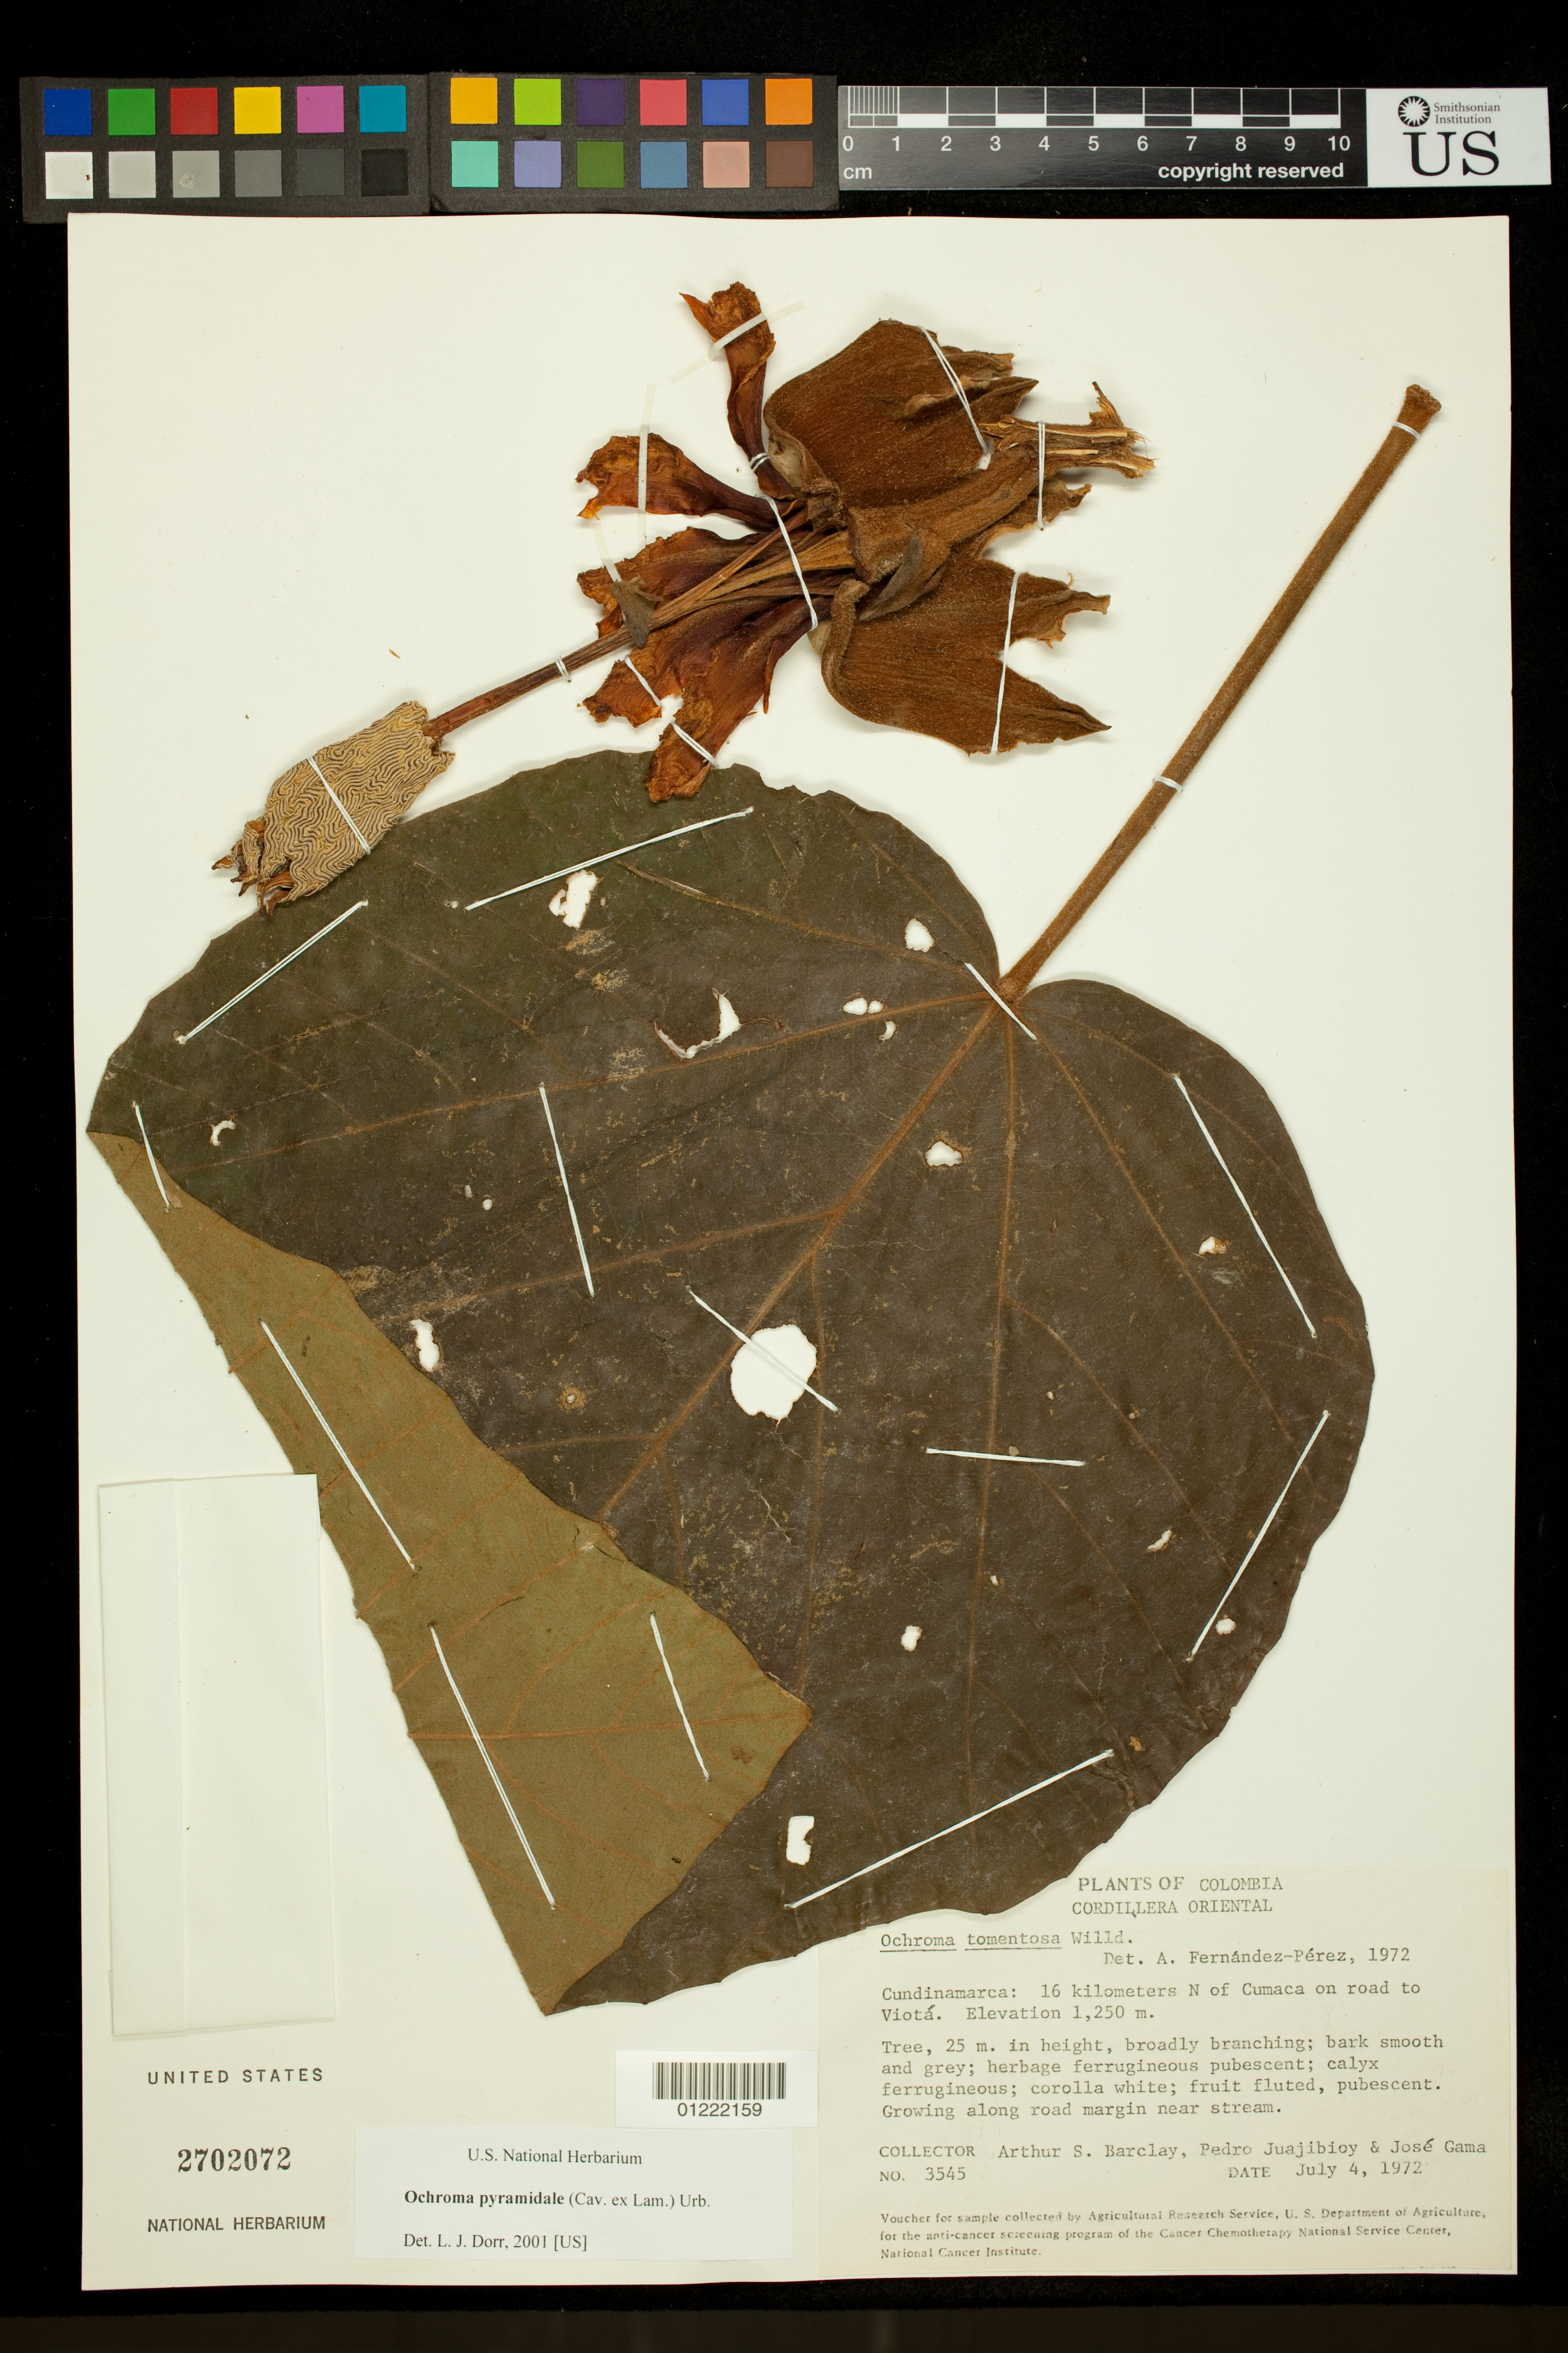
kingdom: Plantae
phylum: Tracheophyta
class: Magnoliopsida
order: Malvales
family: Malvaceae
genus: Ochroma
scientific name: Ochroma pyramidale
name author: (Cav. ex Lam.) Urb.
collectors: A. S. Barclay, P. Juajibioy & J. Gama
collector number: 3545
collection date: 1972-07-04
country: Colombia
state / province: Cundinamarca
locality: Cordillera Oriental: 16 kilometers N of Cumaca on road to Viota. Growing along road margin near stream.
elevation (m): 1250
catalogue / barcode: US 2702072